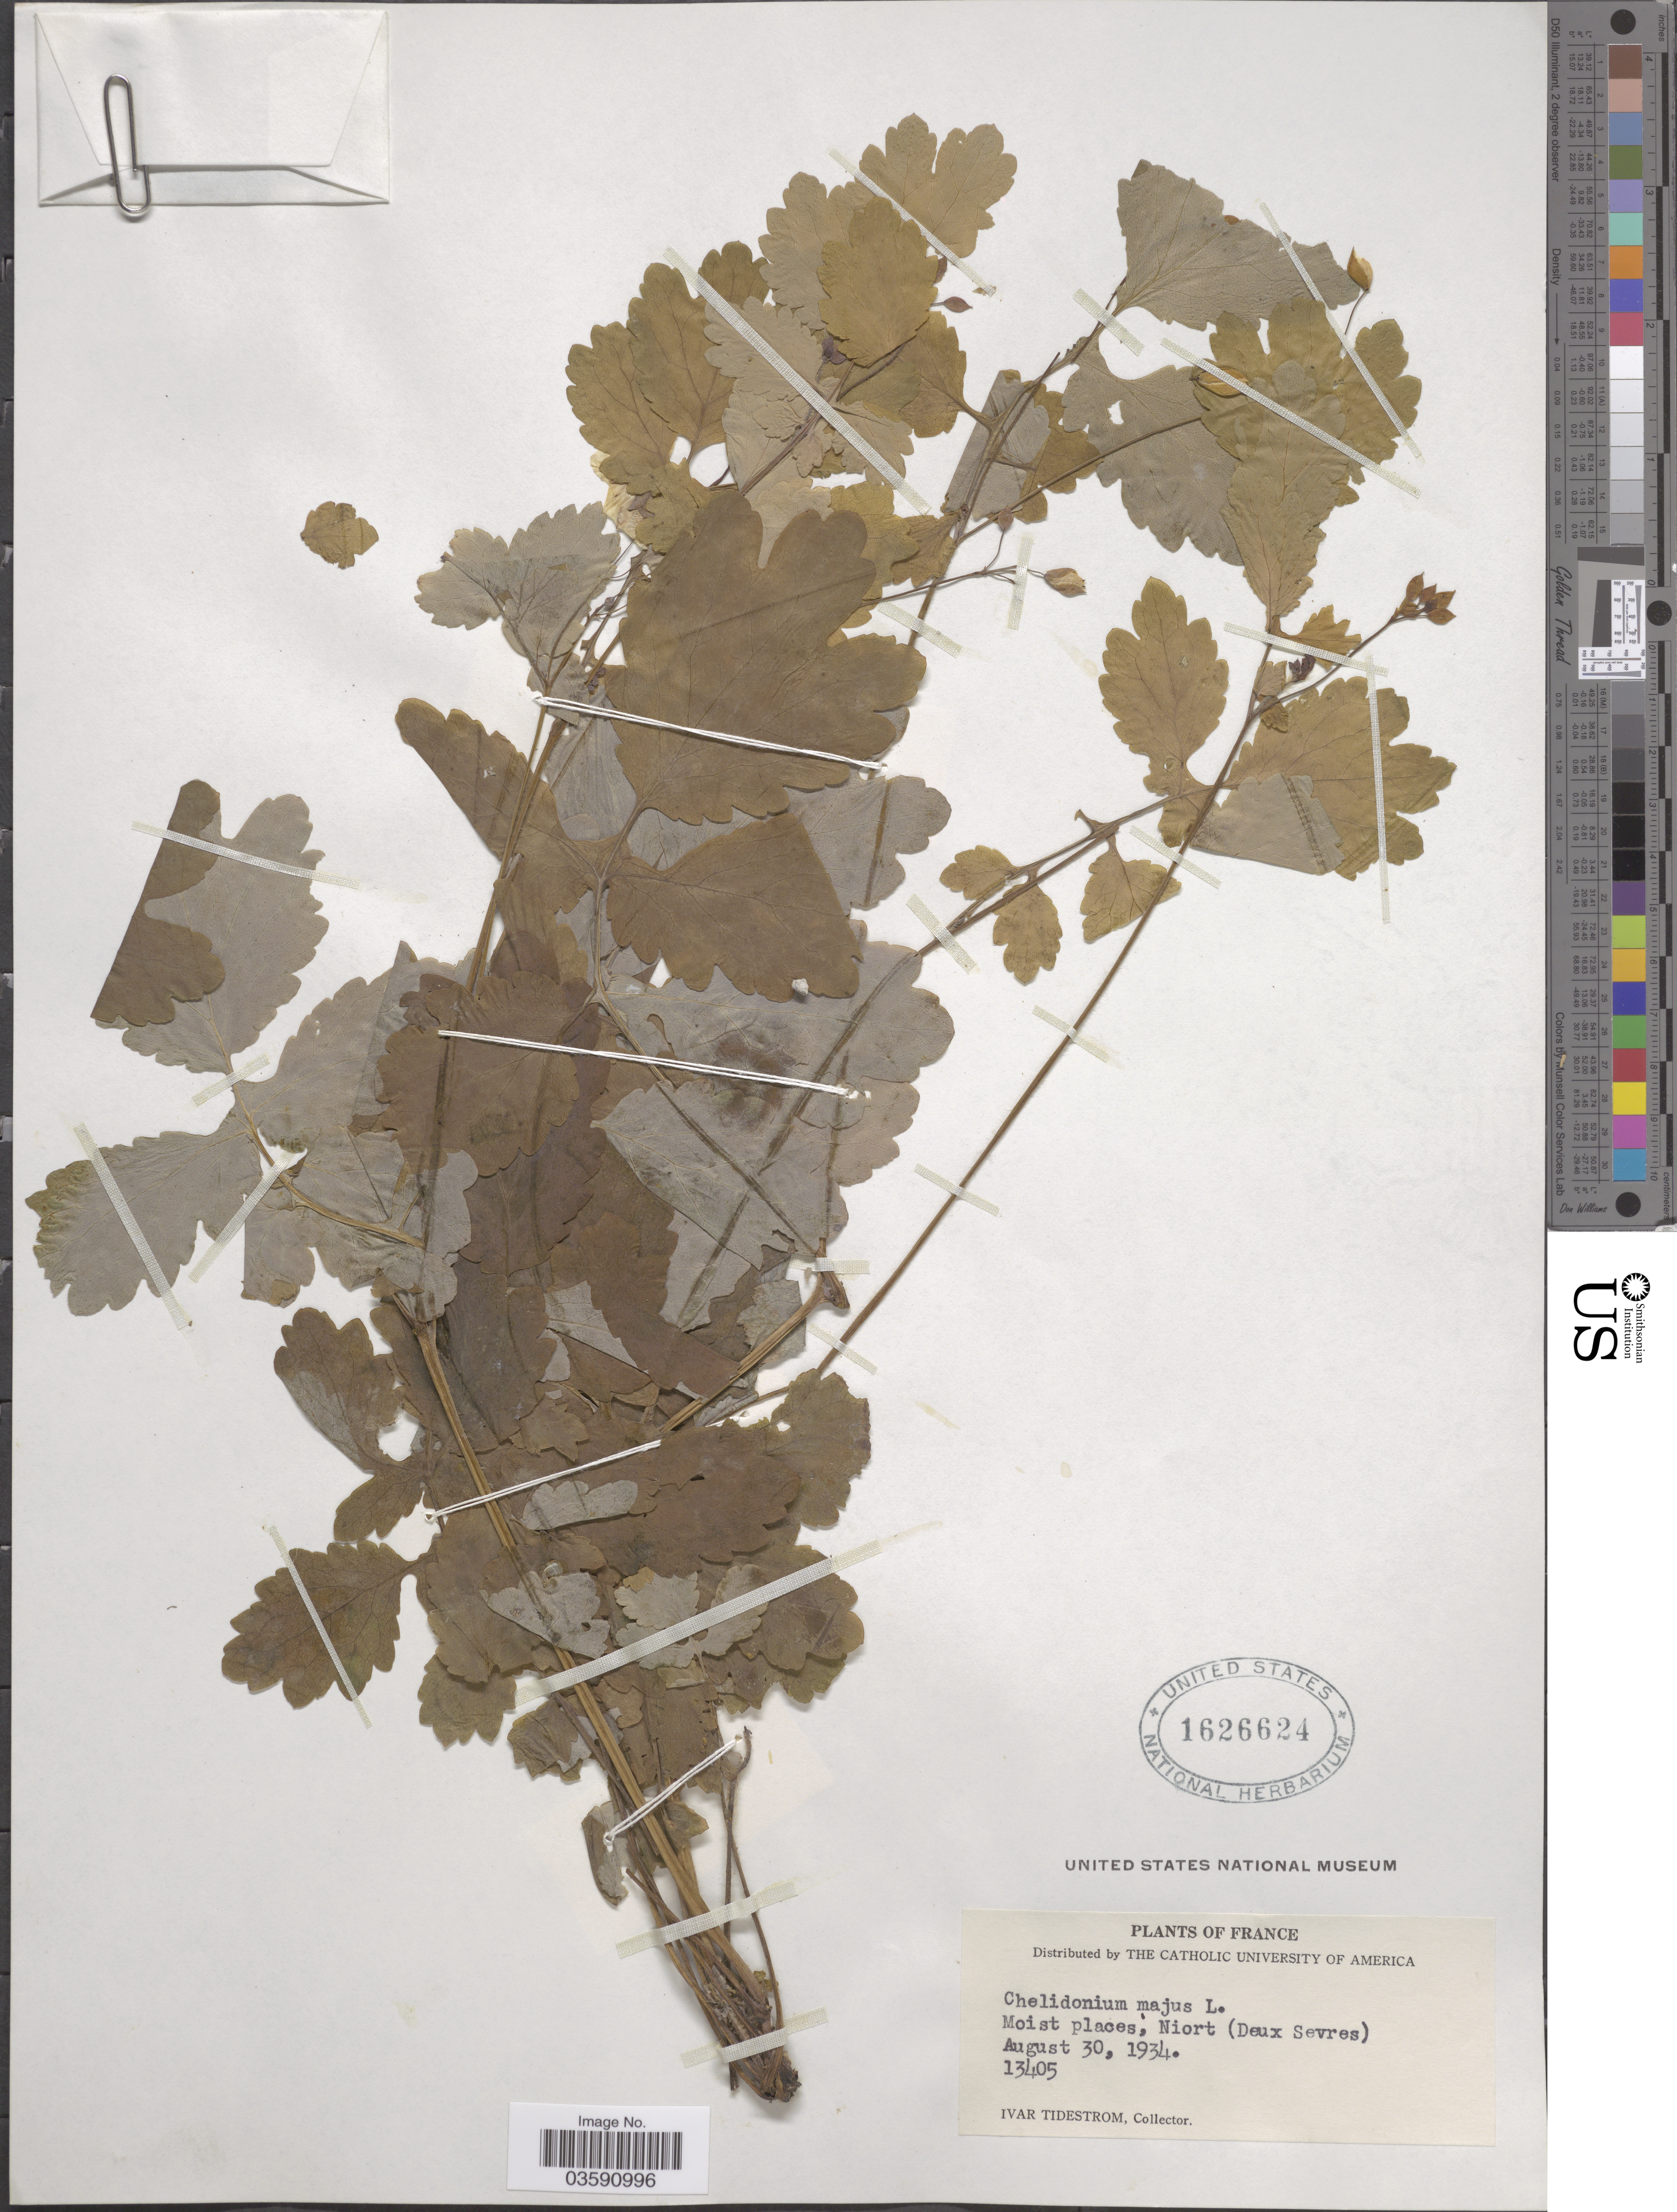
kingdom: Plantae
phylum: Tracheophyta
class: Magnoliopsida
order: Ranunculales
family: Papaveraceae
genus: Chelidonium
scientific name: Chelidonium majus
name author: L.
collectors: I. F. Tidestrom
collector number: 13405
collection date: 1934-08-30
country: France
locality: Niort (Deux Sevres).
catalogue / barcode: US 1626624